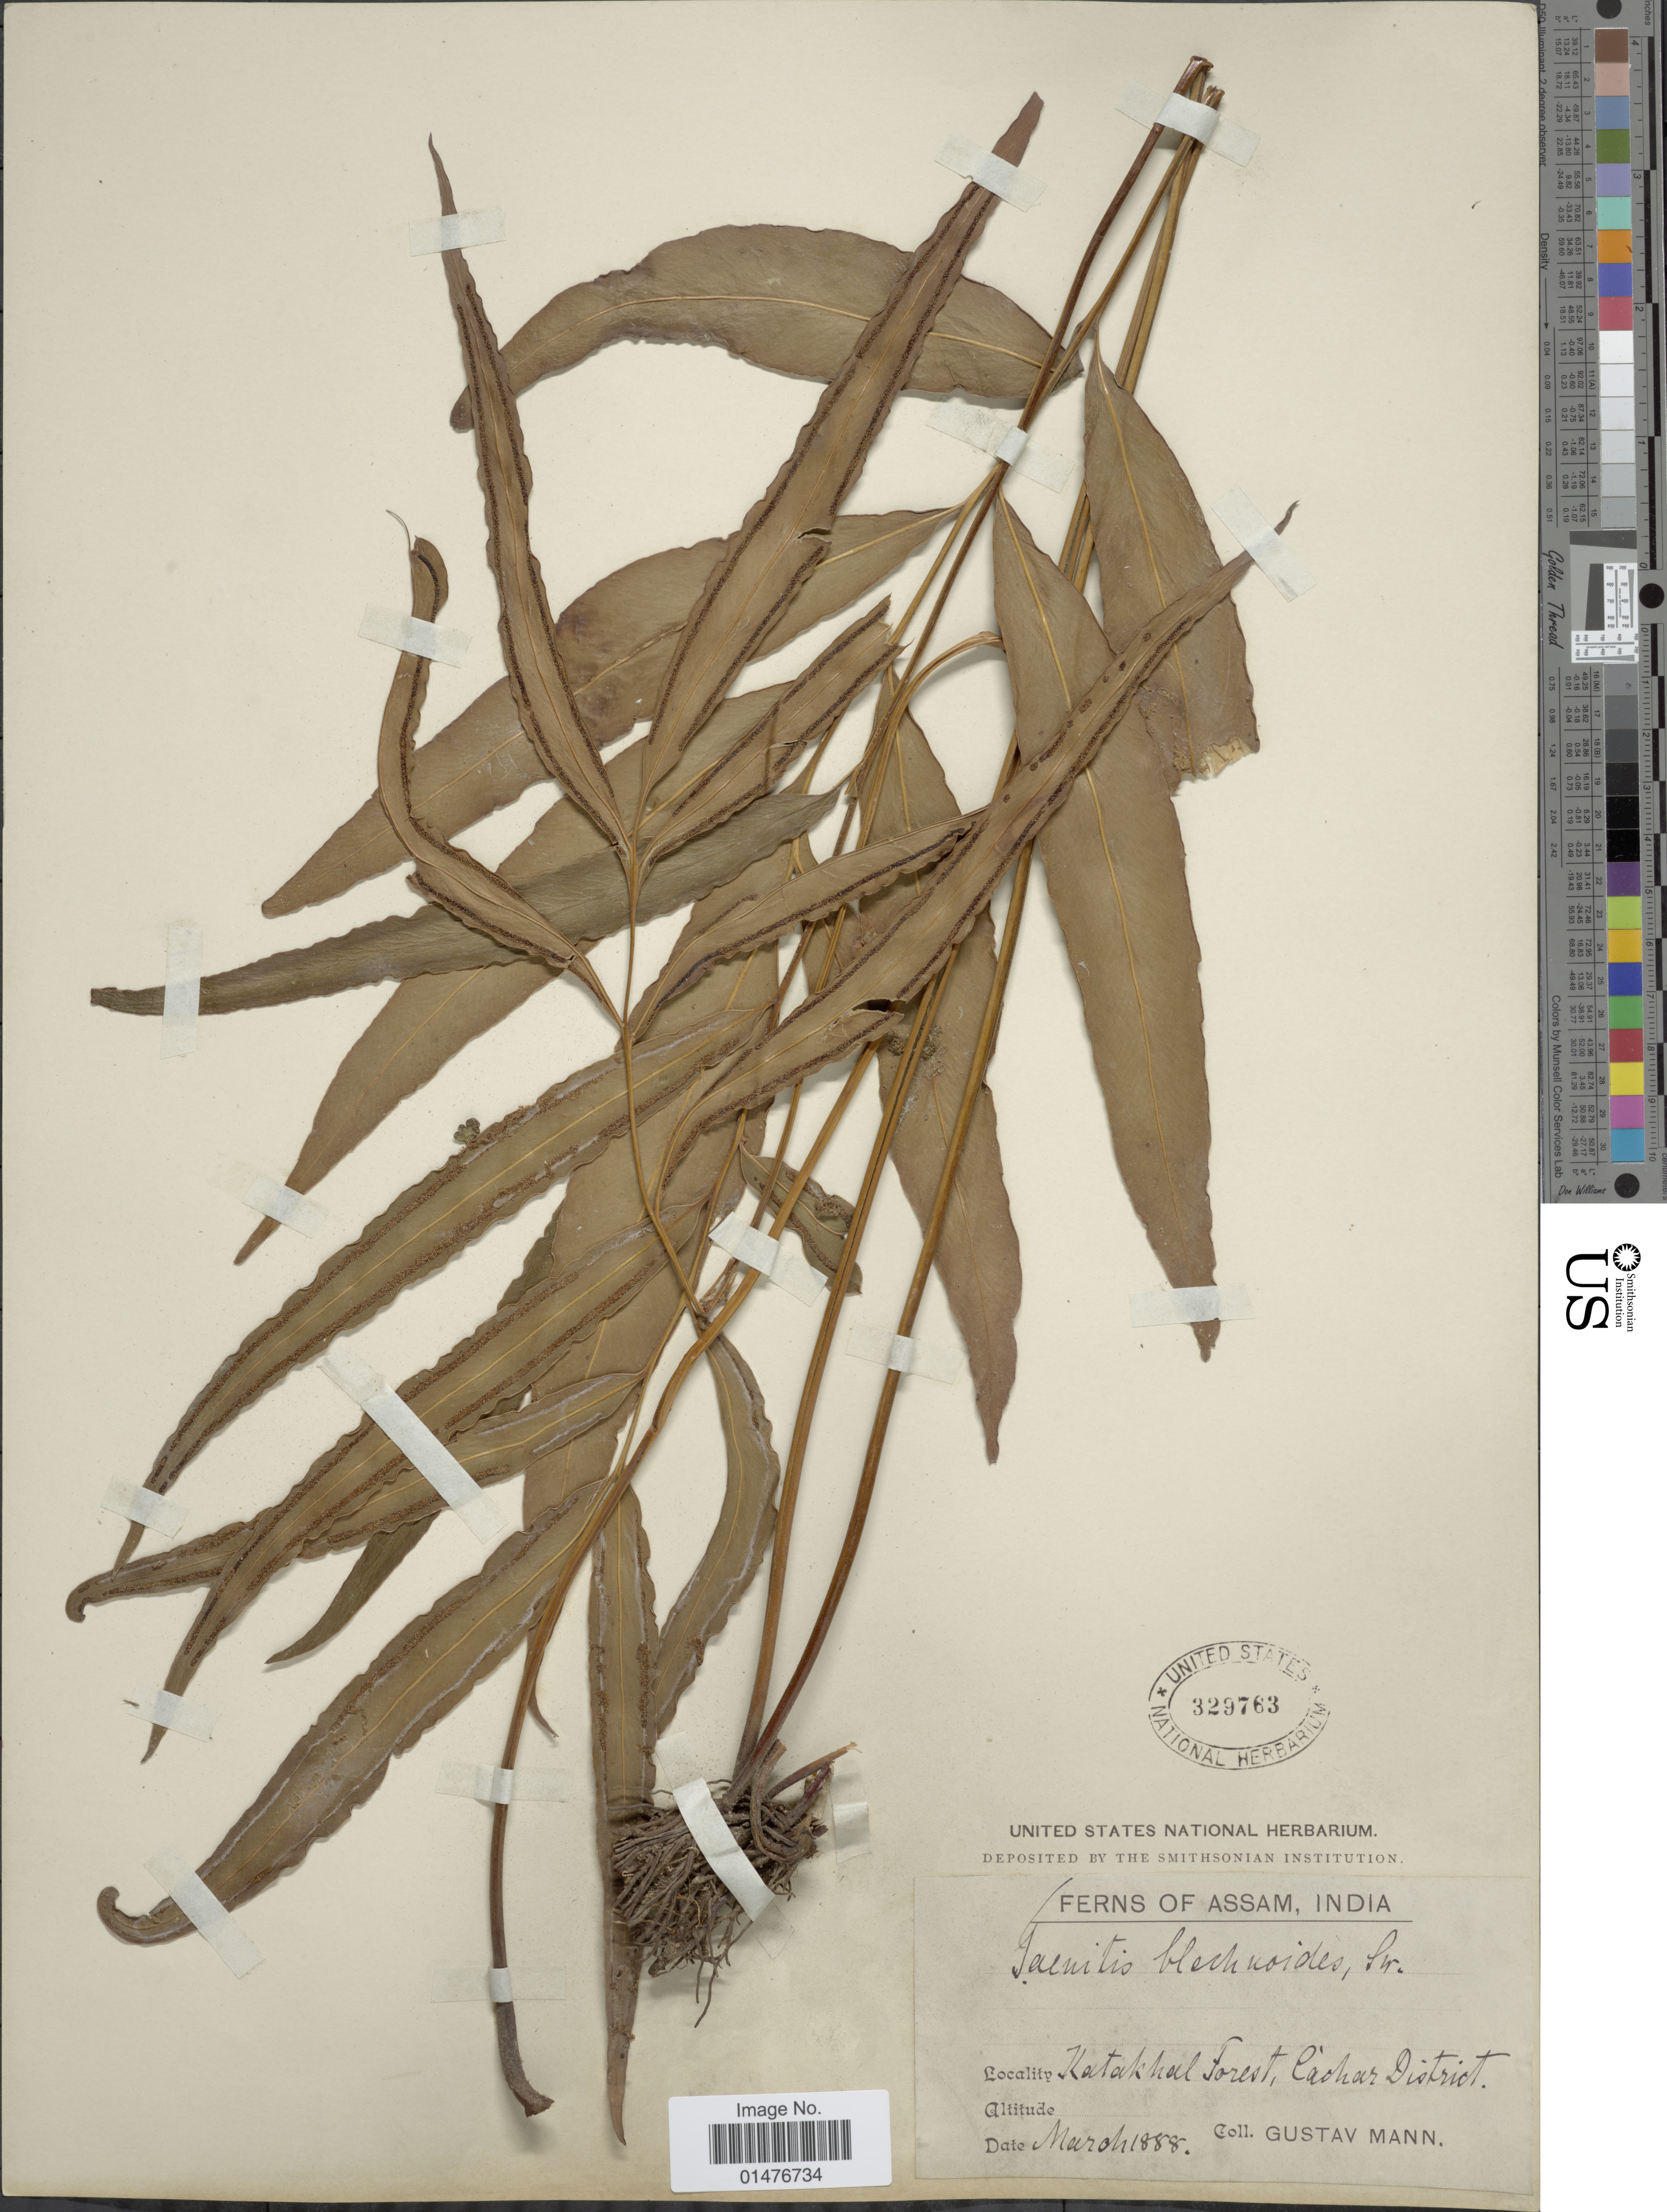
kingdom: Plantae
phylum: Tracheophyta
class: Polypodiopsida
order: Polypodiales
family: Pteridaceae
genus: Taenitis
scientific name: Taenitis blechnoides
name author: (Willd.) Sw.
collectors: G. Mann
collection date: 1888-03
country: India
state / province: Assam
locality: Katakhal Forest, Cachar District, Assam India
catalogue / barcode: US 329763